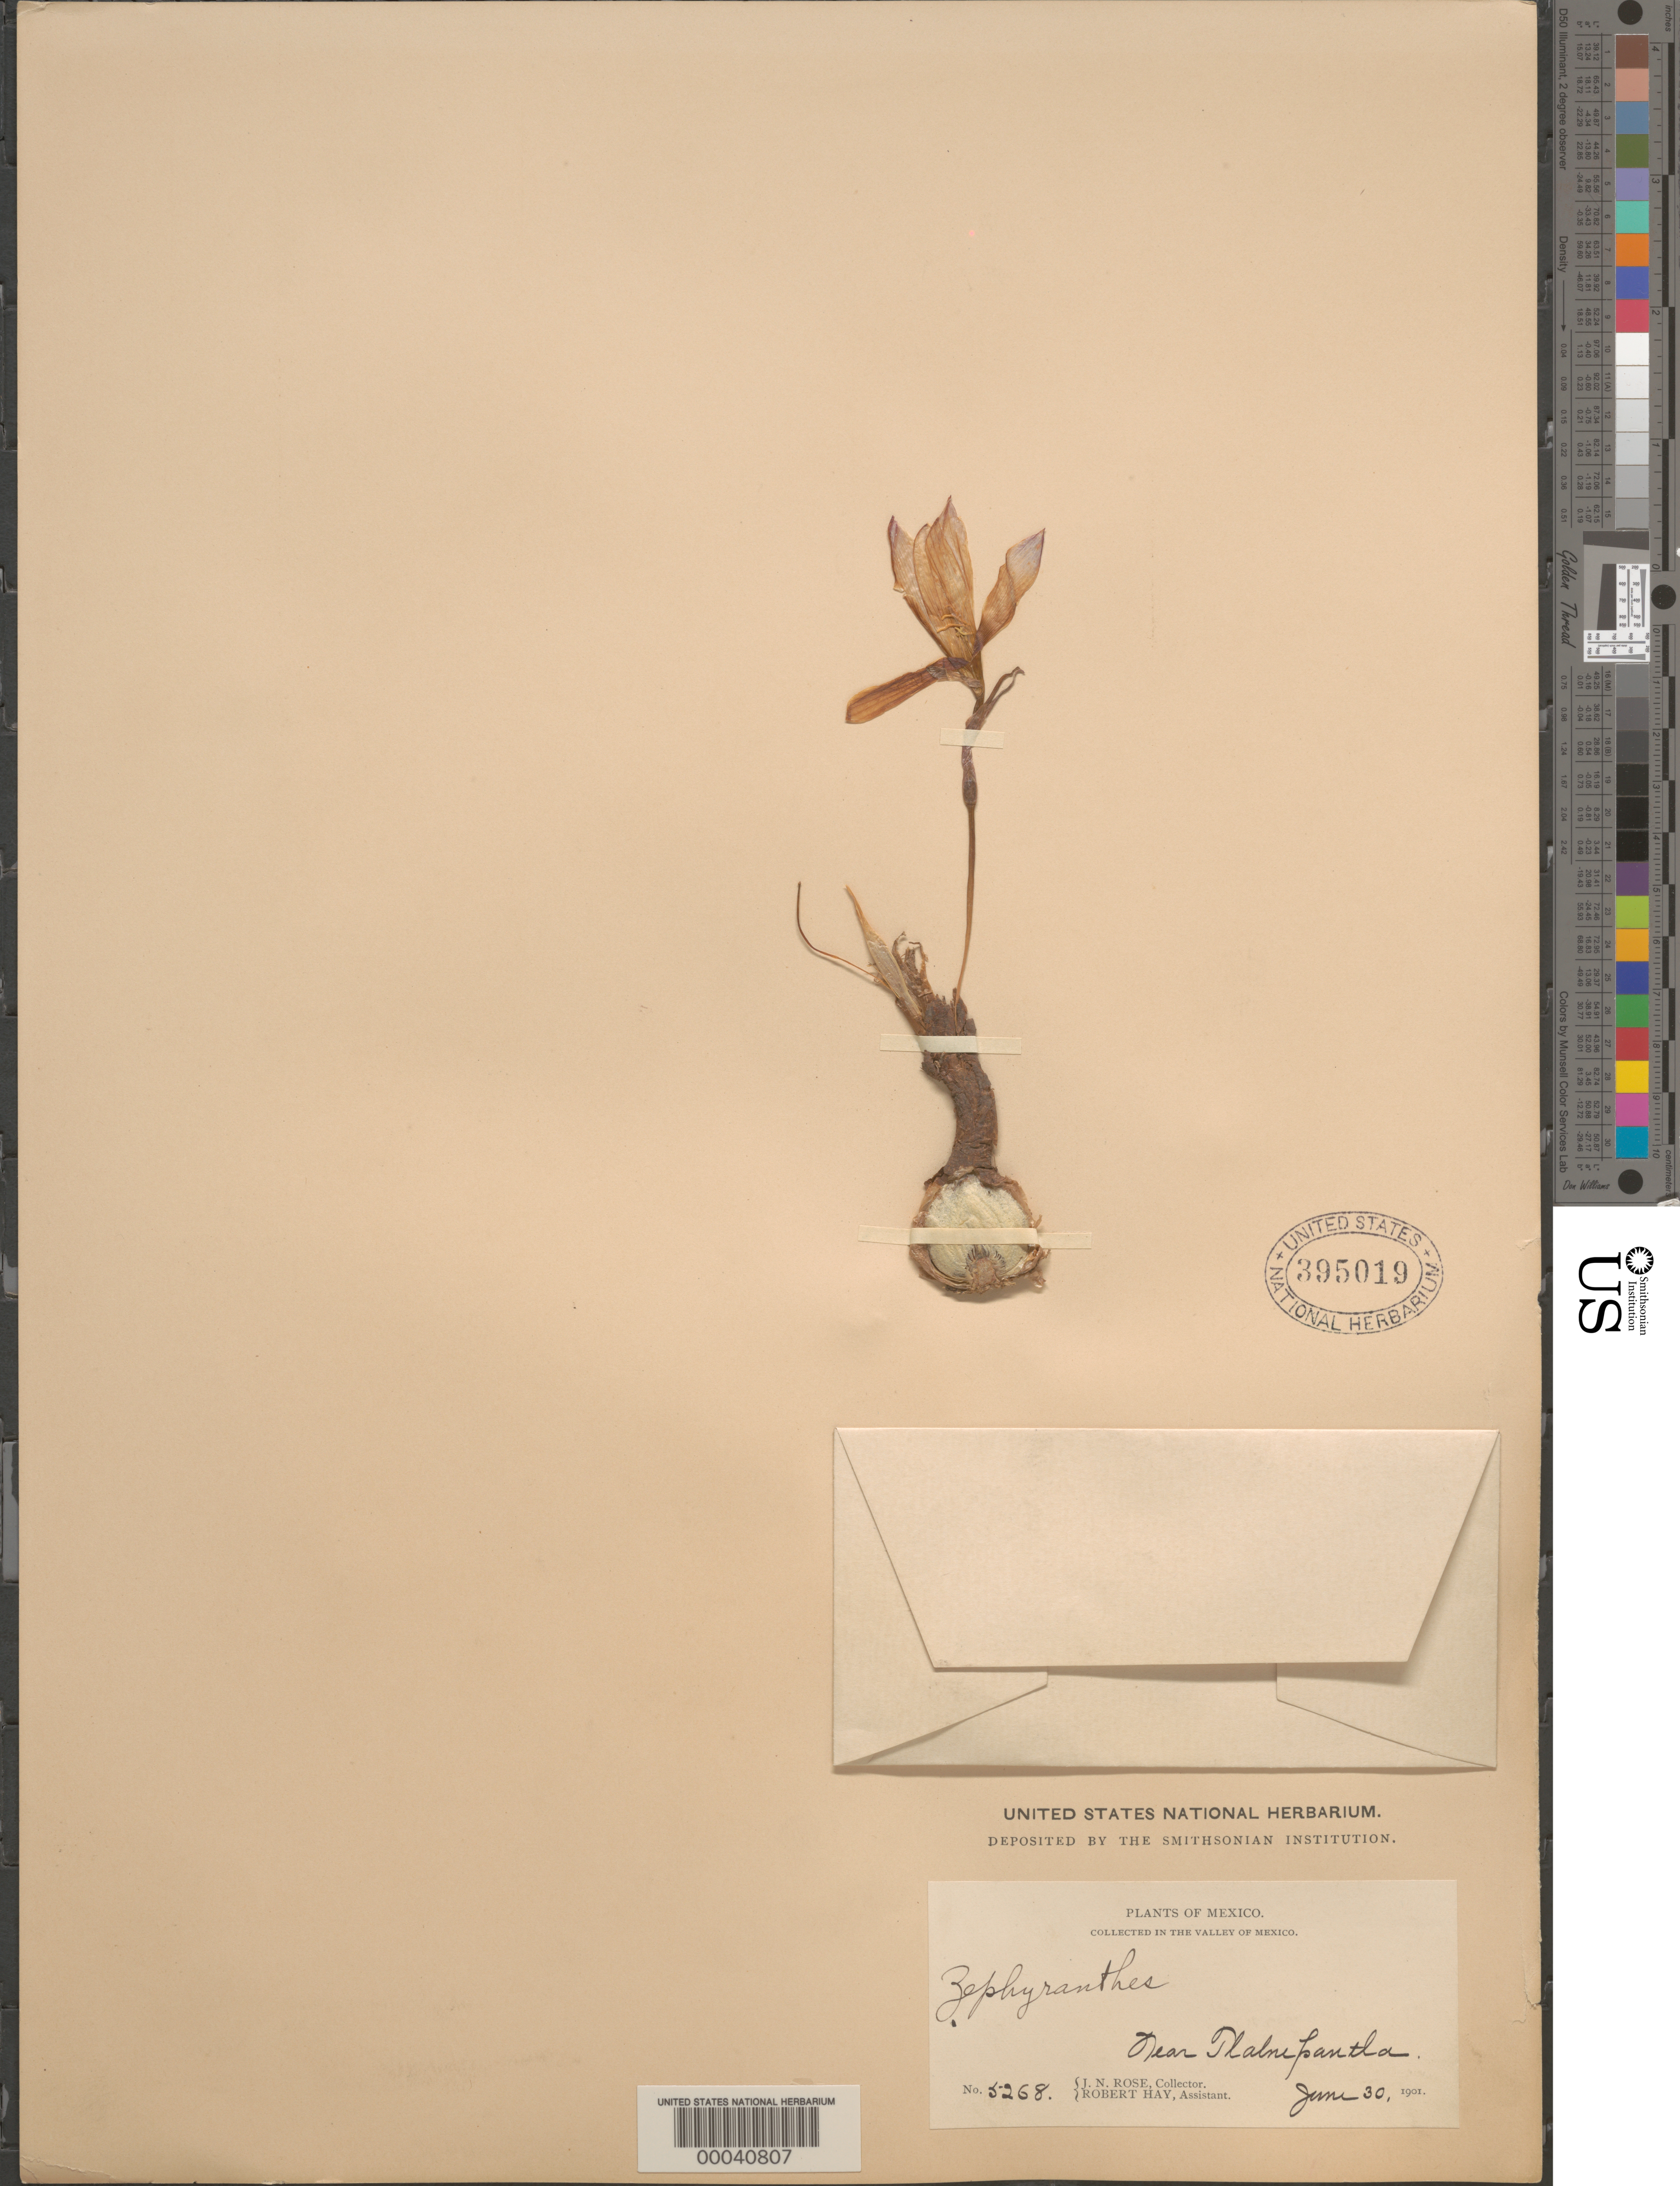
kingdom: Plantae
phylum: Tracheophyta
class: Liliopsida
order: Asparagales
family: Amaryllidaceae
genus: Zephyranthes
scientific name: Zephyranthes sp.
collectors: J. N. Rose & R. H. Hay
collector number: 5268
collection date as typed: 30 Jun 1901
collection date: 1901-06-30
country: Mexico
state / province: México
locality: Valley of Mexico, near Tlalnepantla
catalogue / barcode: US 359019